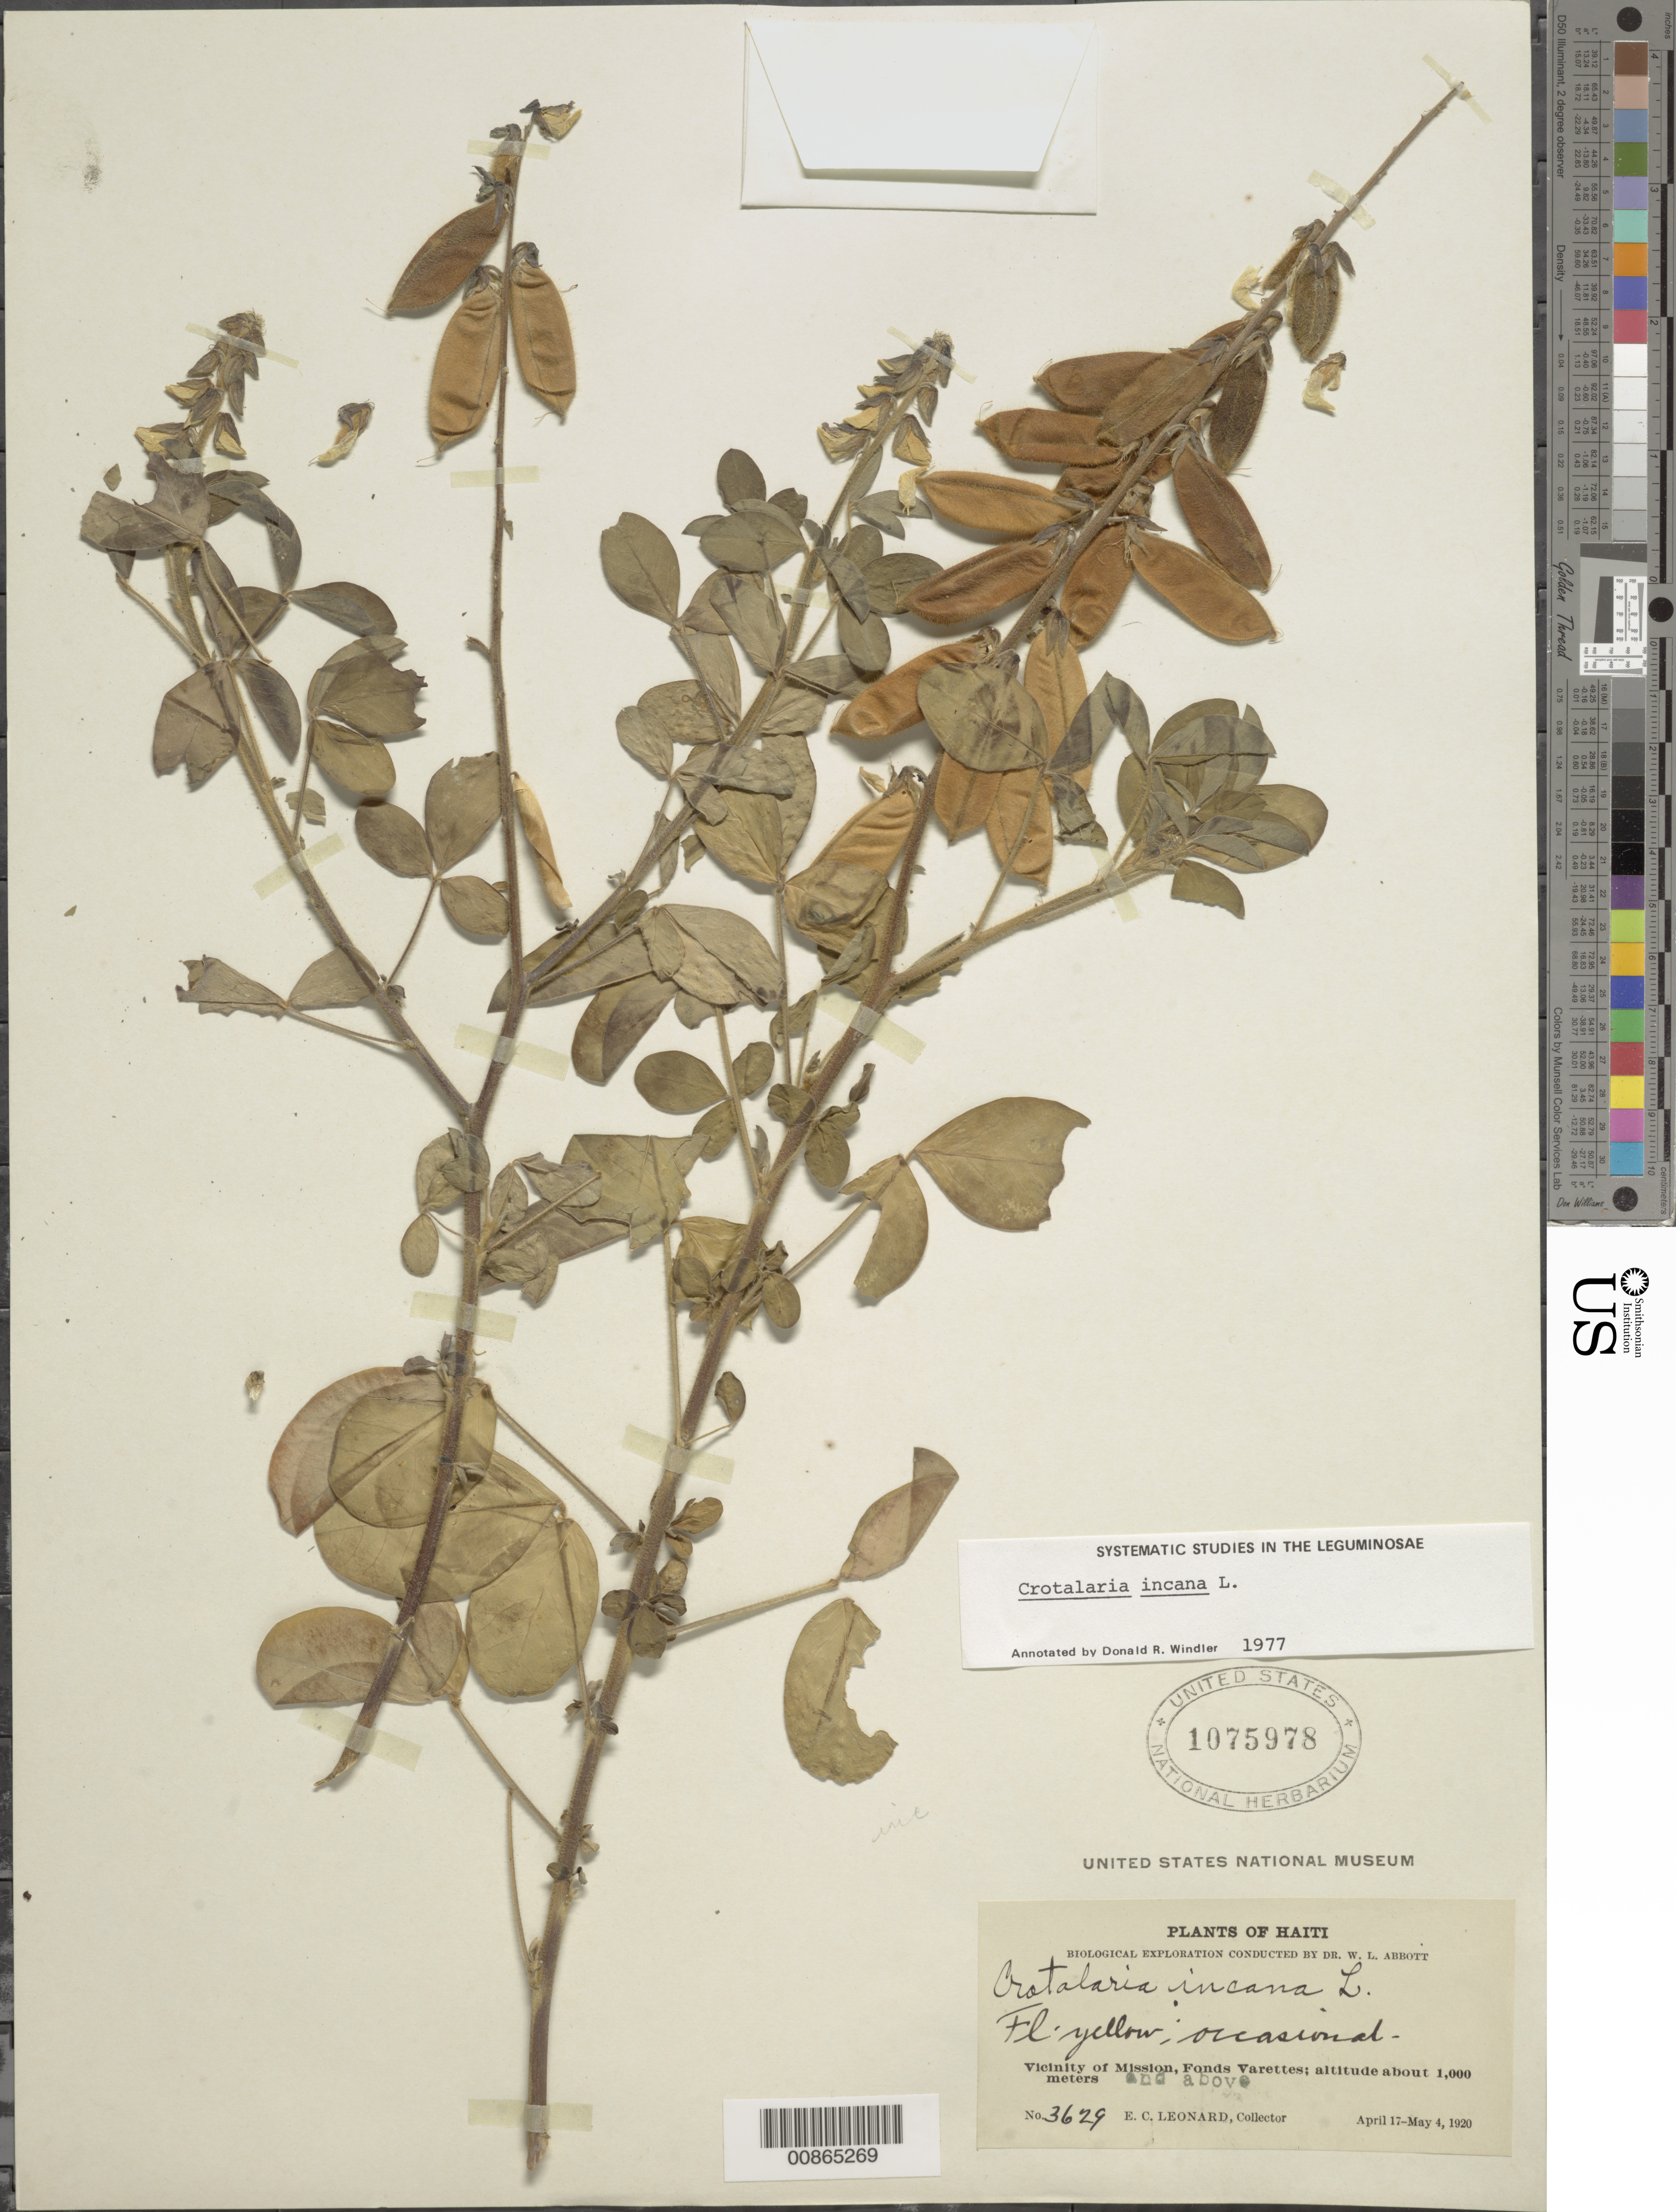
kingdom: Plantae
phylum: Tracheophyta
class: Magnoliopsida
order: Fabales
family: Fabaceae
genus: Crotalaria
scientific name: Crotalaria incana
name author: L.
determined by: Windler, D. R.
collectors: E. C. Leonard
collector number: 3629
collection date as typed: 17 Apr 1920 to 04 May 1920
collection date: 1920-04-17/1920-05-04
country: Haiti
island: Hispaniola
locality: Vicinity of Mission, Fonds Varettes.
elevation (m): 1000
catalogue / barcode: US 1075978